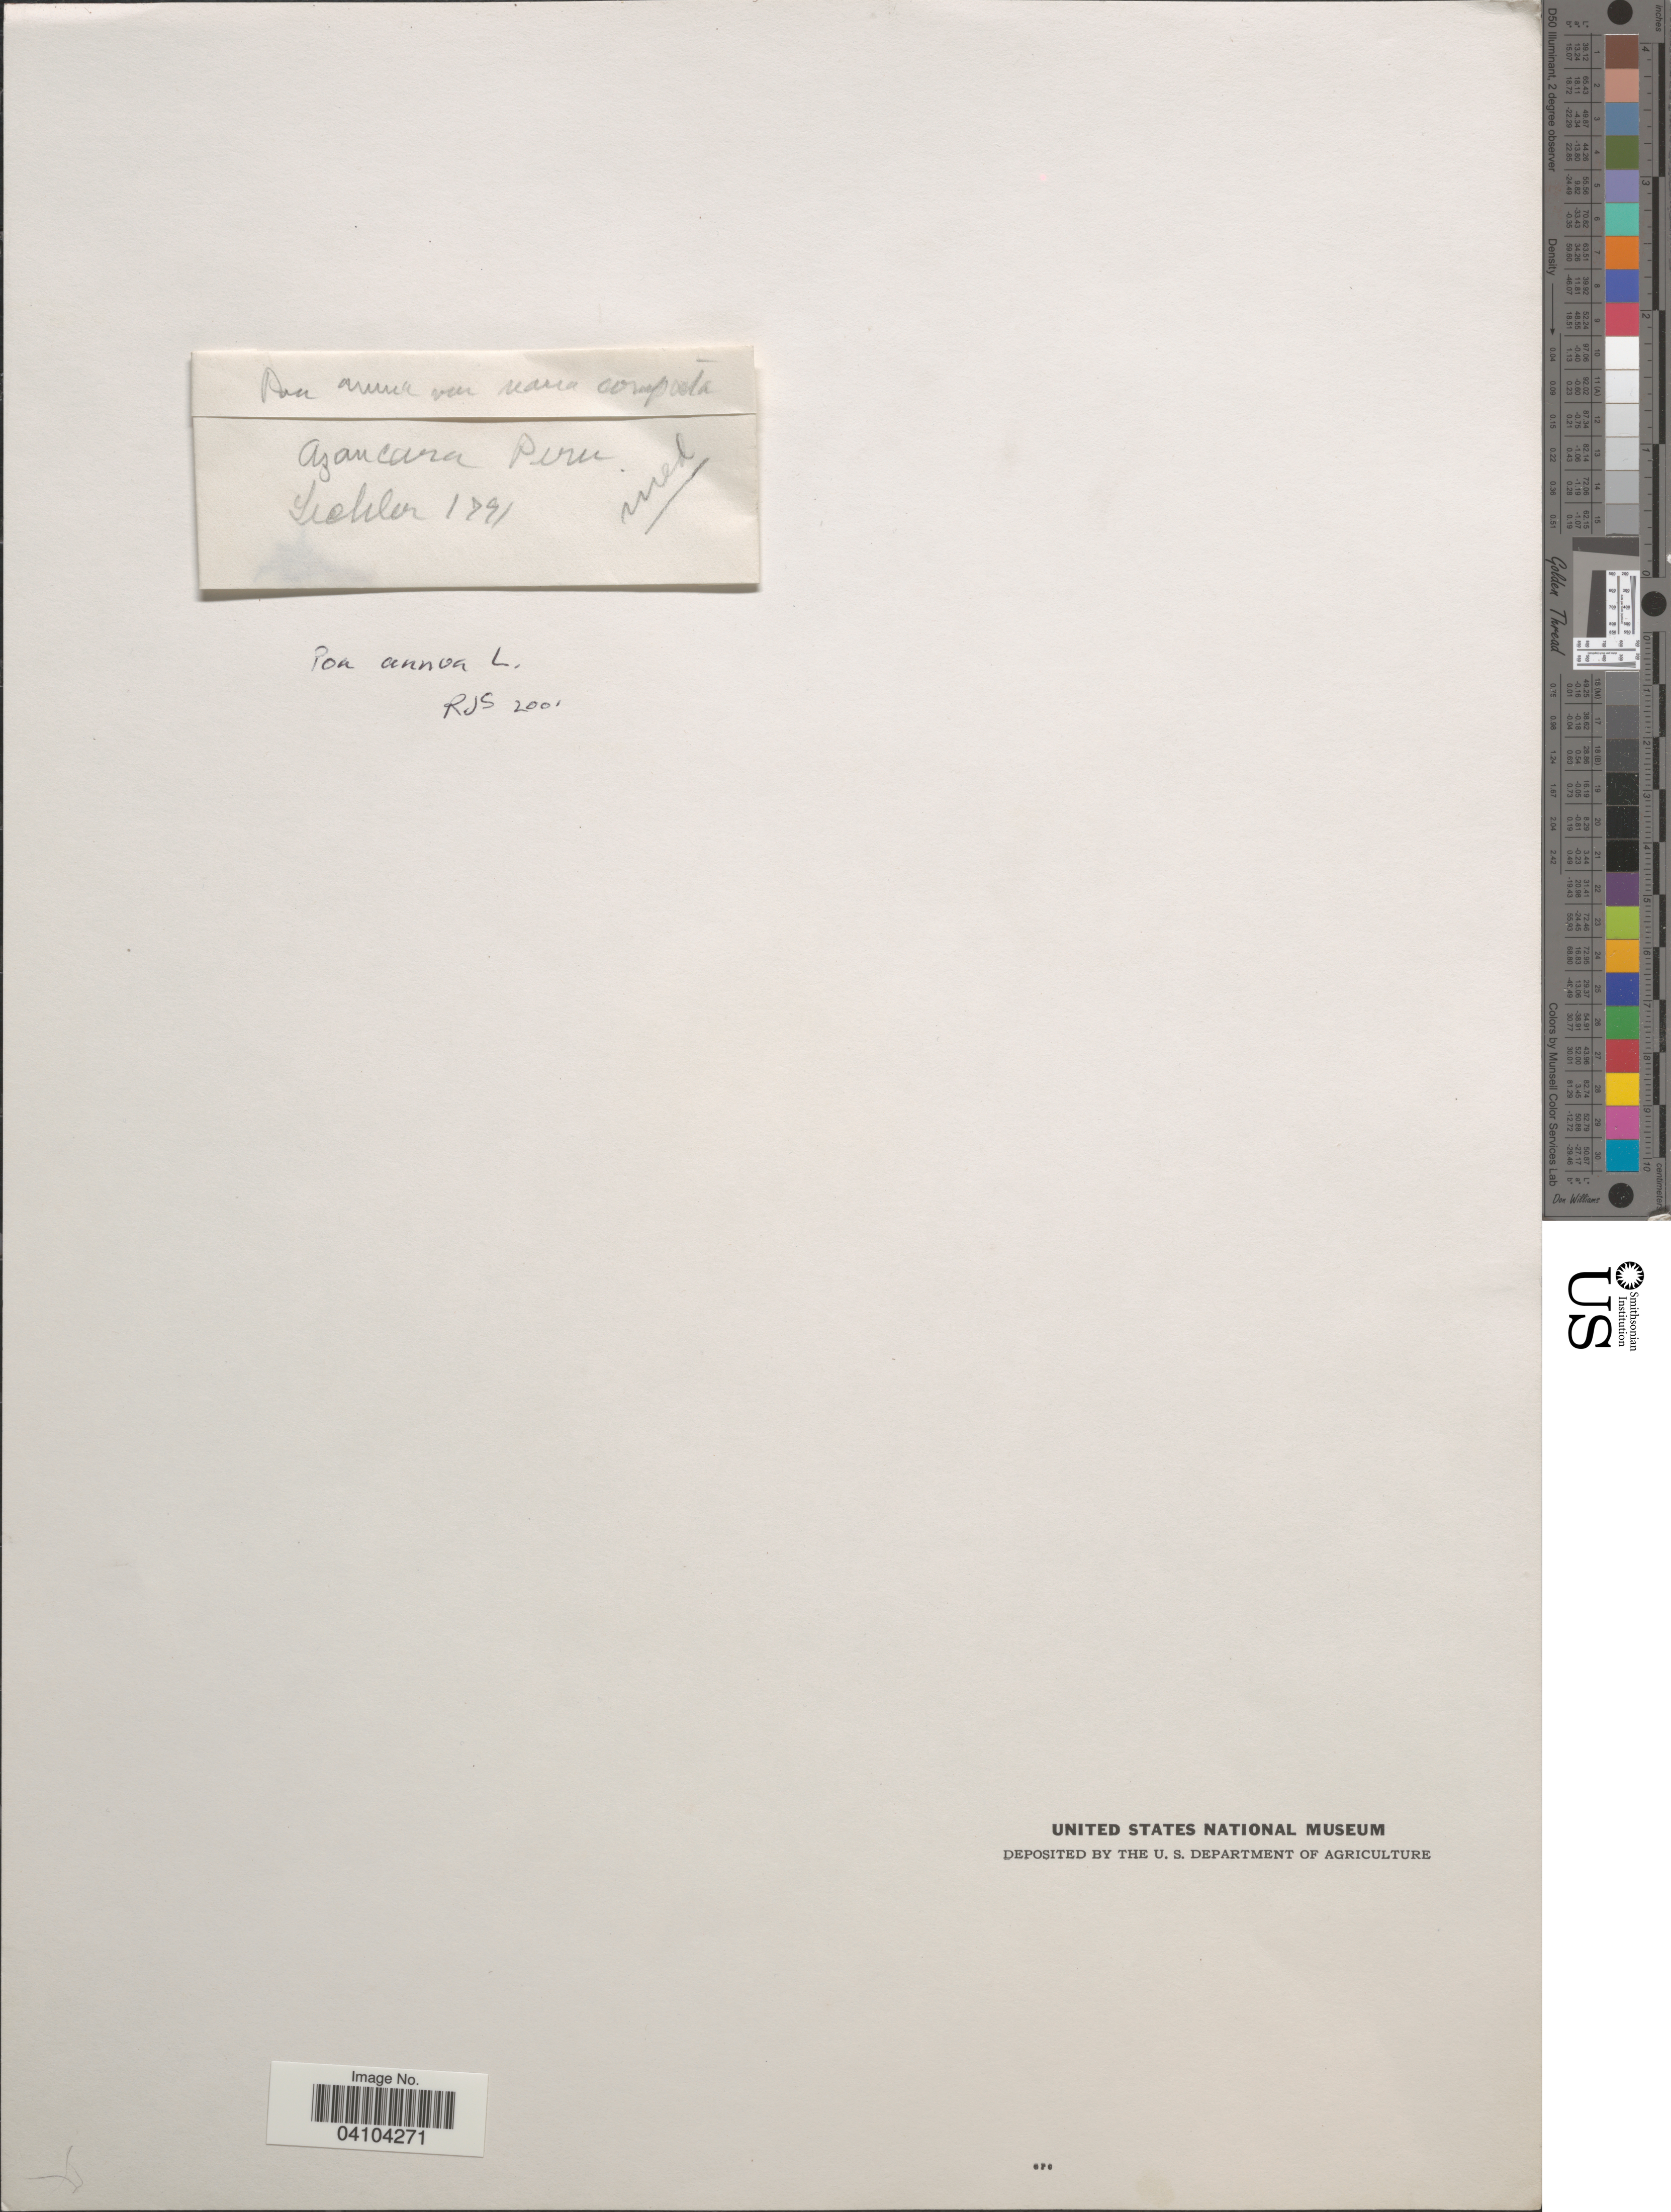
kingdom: Plantae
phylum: Tracheophyta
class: Liliopsida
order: Poales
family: Poaceae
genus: Poa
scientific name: Poa annua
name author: L.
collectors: Pichler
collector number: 1791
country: Peru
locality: Azancara.